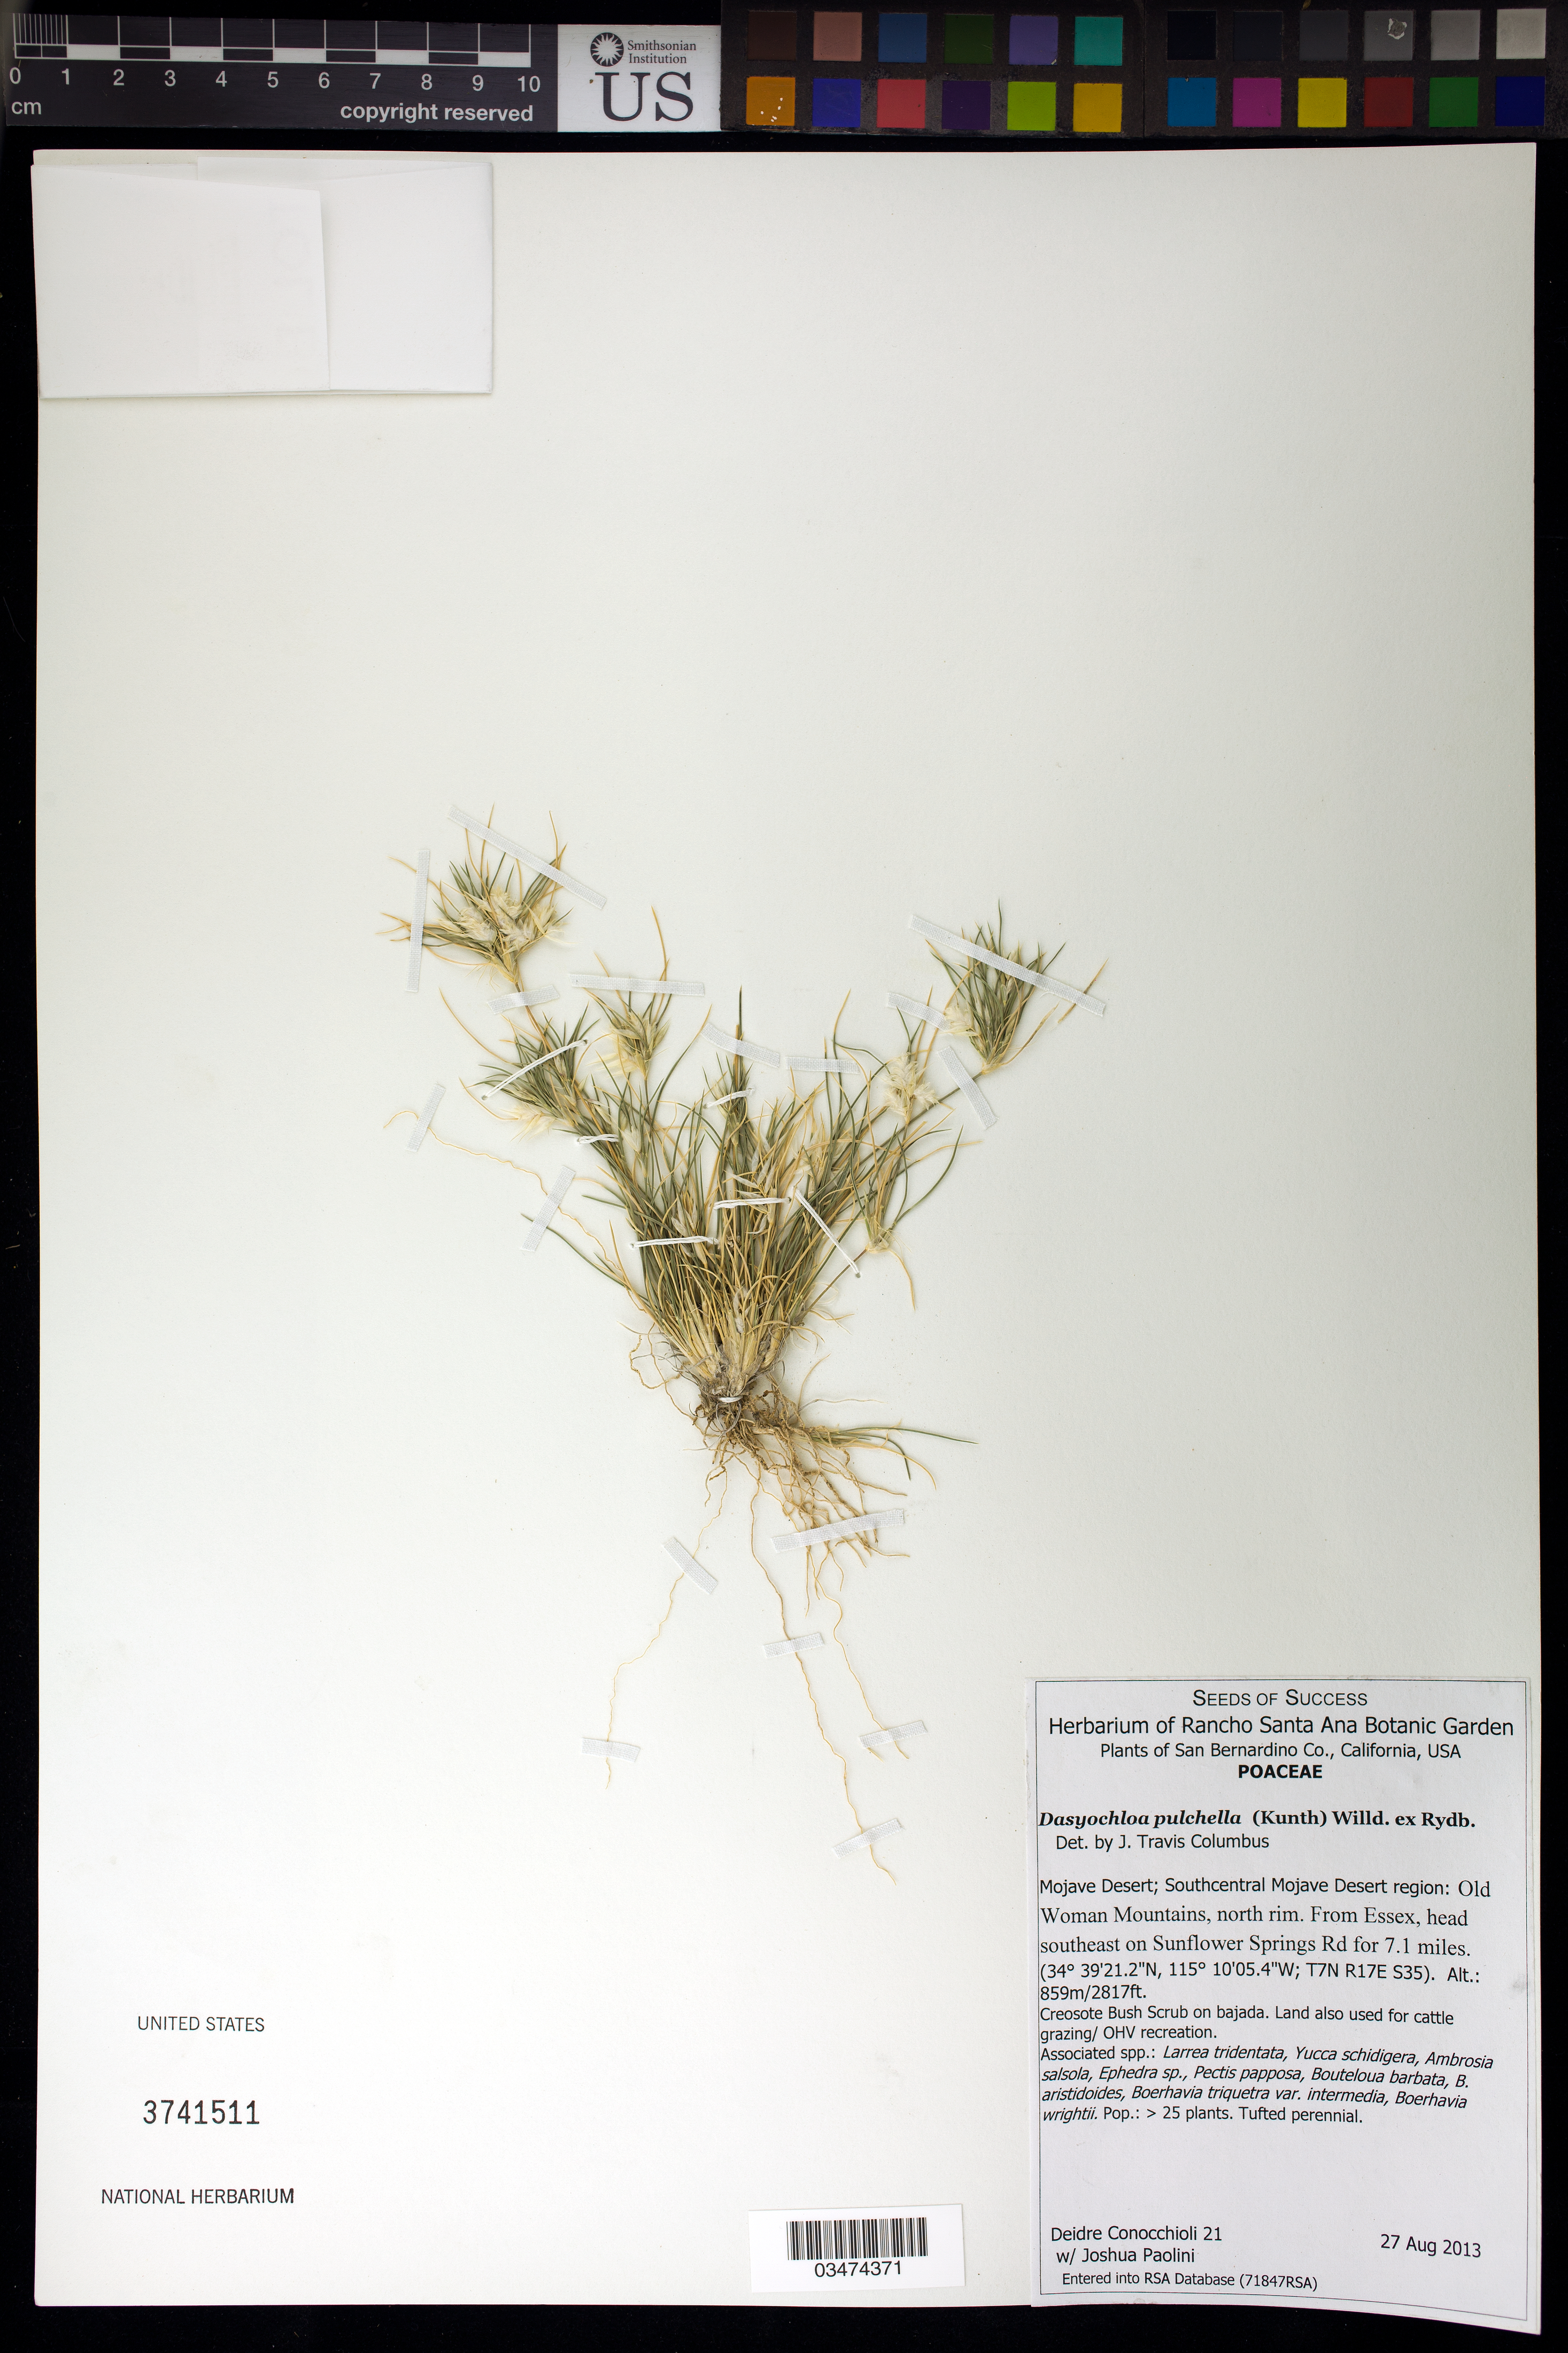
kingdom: Plantae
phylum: Tracheophyta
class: Liliopsida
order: Poales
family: Poaceae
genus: Dasyochloa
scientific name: Dasyochloa pulchella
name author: (Kunth) Willd. ex Rydb.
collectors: D. Conocchioli & J. Paolini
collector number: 21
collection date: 2013-08-27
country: United States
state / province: California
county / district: San Bernardino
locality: Old Woman Mountains, north rim, 7.1 mi. on Sunflower Springs Rd.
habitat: Creosote Bush Scrub on bajada.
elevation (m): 859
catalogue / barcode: US 3741511